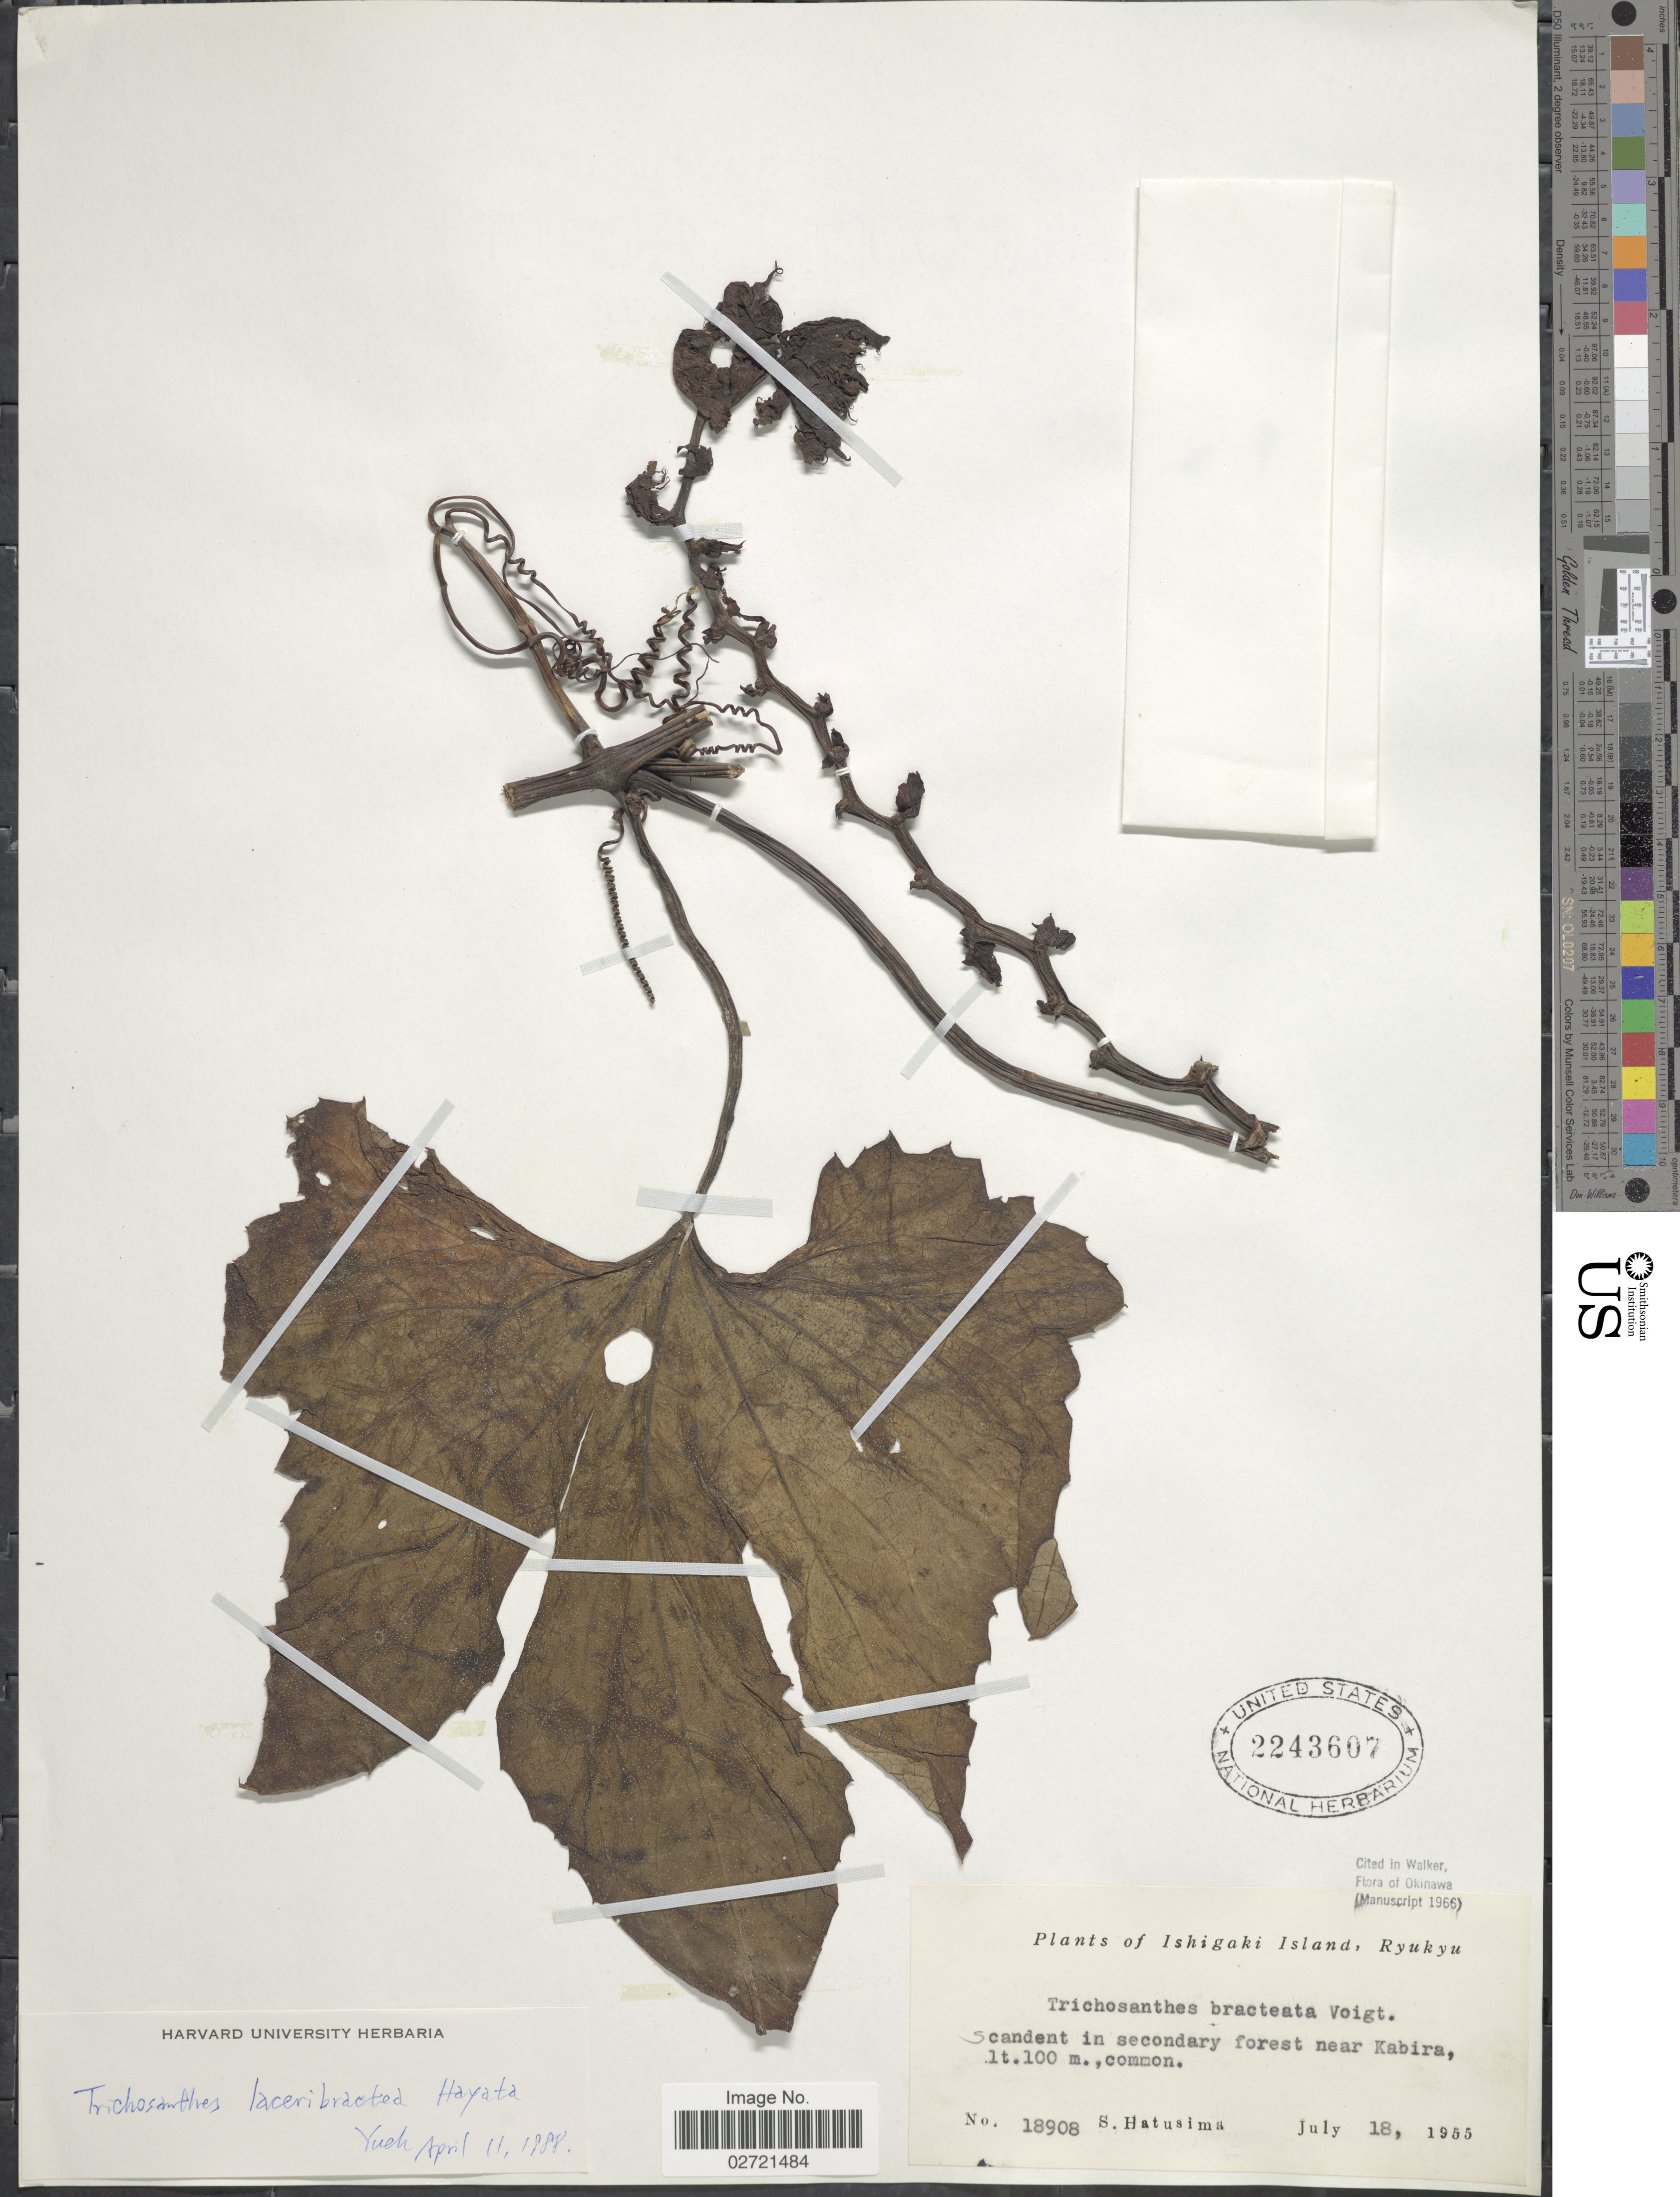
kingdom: Plantae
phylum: Tracheophyta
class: Magnoliopsida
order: Cucurbitales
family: Cucurbitaceae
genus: Trichosanthes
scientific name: Trichosanthes laceribractea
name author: Hayata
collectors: S. Hatusima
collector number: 18908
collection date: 1955-07-18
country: Japan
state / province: Okinawa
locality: Ishigaki Island, Ryukyu, near Kabira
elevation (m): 100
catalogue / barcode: US 2243607